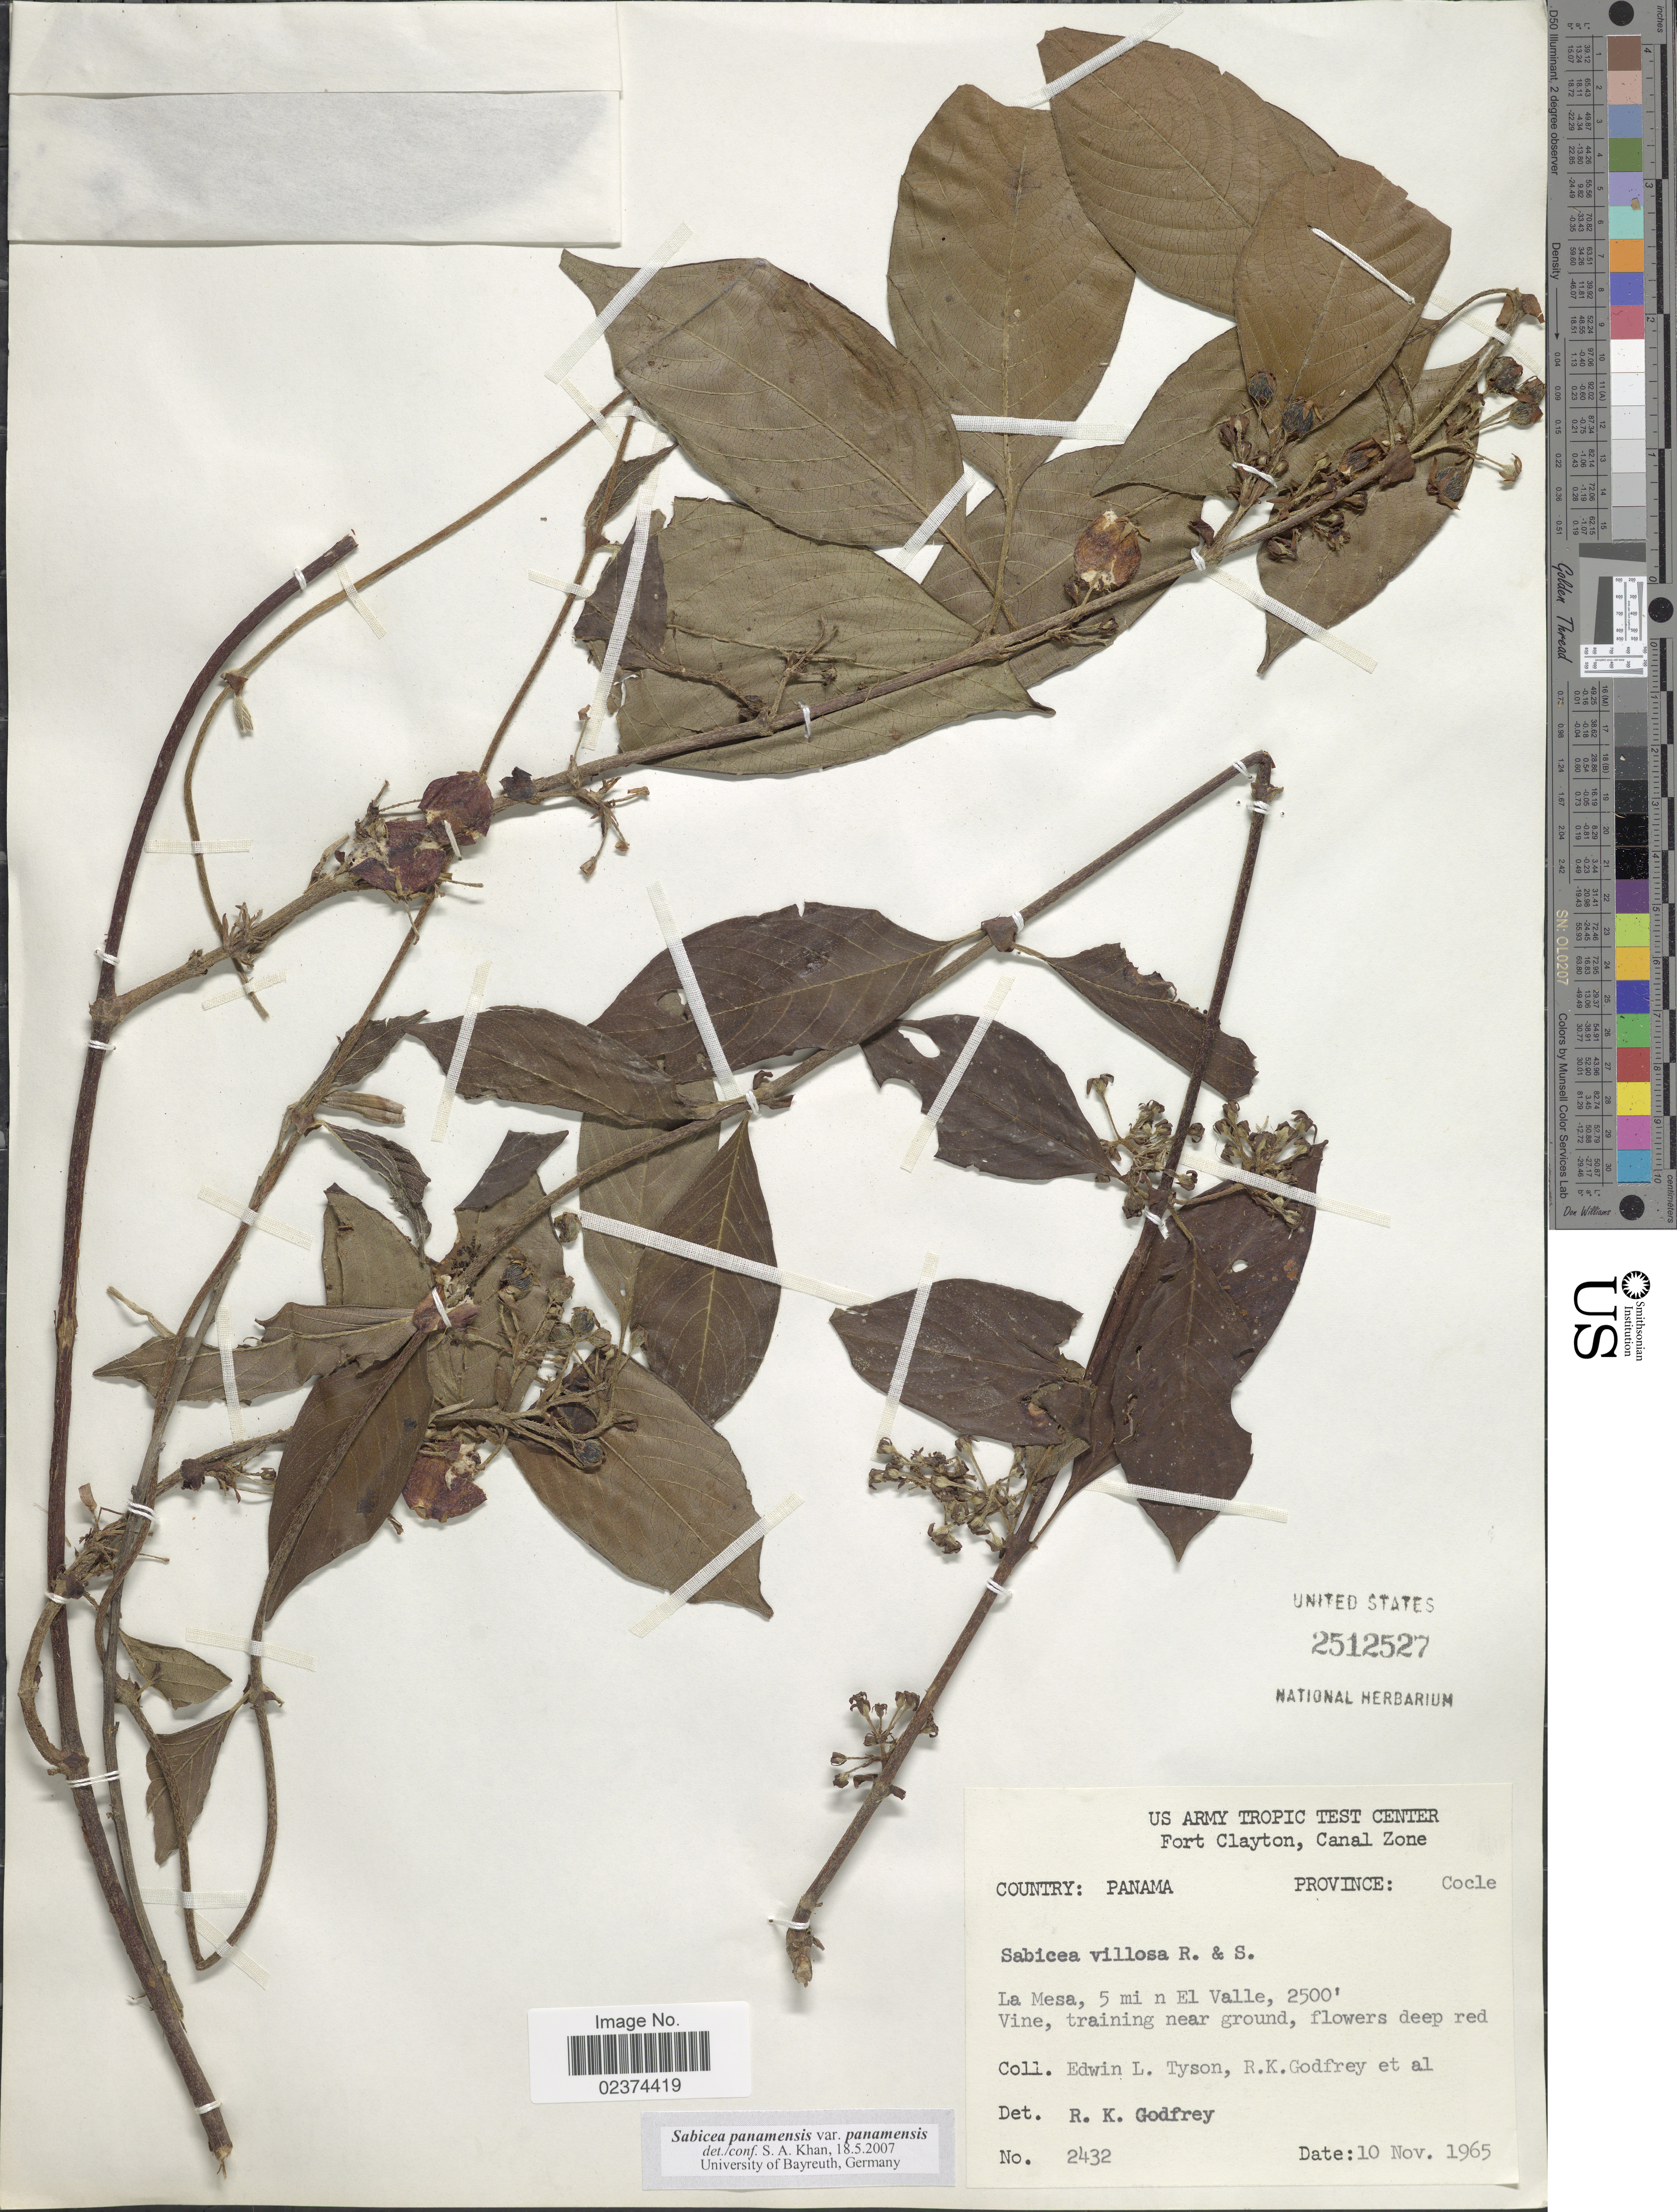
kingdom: Plantae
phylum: Tracheophyta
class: Magnoliopsida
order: Gentianales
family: Rubiaceae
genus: Sabicea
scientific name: Sabicea panamensis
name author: Wernham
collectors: E. L. Tyson, R. K. Godfrey & et al.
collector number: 2432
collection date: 1965-11-10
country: Panama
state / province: Coclé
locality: La Mesa, 5 mi n El Valle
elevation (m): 762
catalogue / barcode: US 2512527